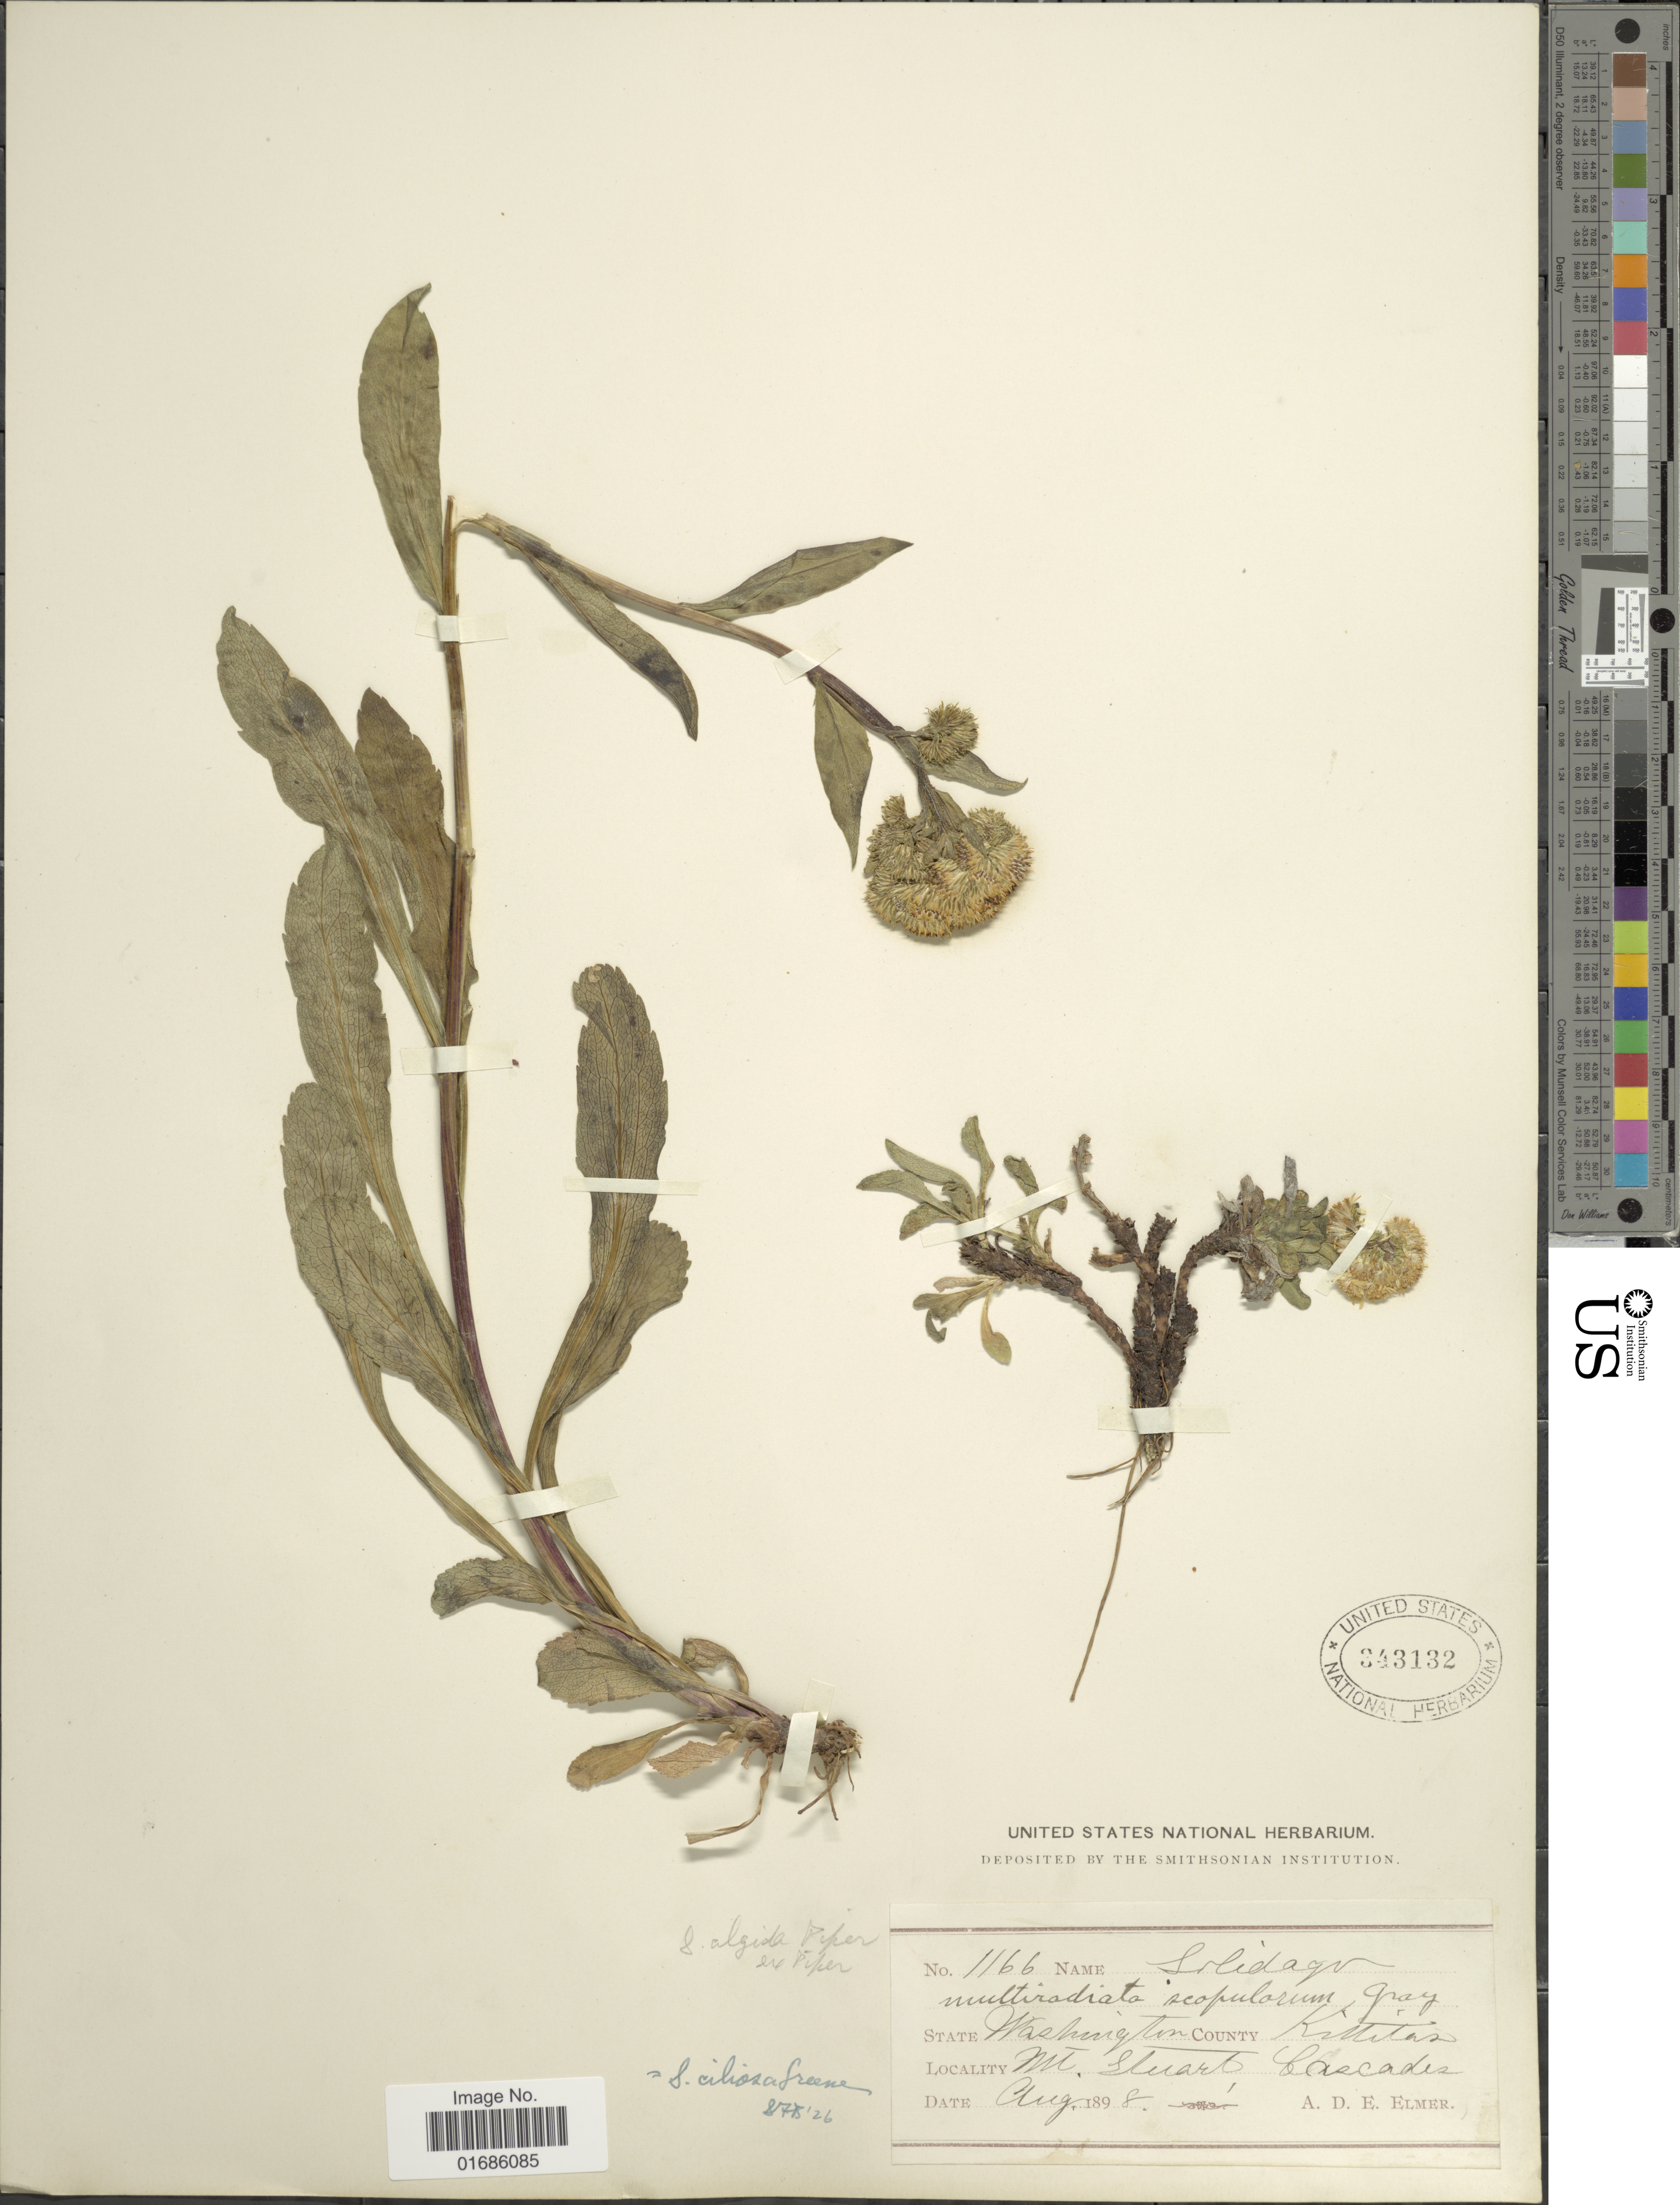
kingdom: Plantae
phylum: Tracheophyta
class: Magnoliopsida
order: Asterales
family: Asteraceae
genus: Solidago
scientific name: Solidago ciliosa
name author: Greene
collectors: A. D. E. Elmer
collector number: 1166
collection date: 1898-08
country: United States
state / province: Washington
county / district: Kittitas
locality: Kittitas, Mt. Stuart, Cascades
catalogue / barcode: US 343132